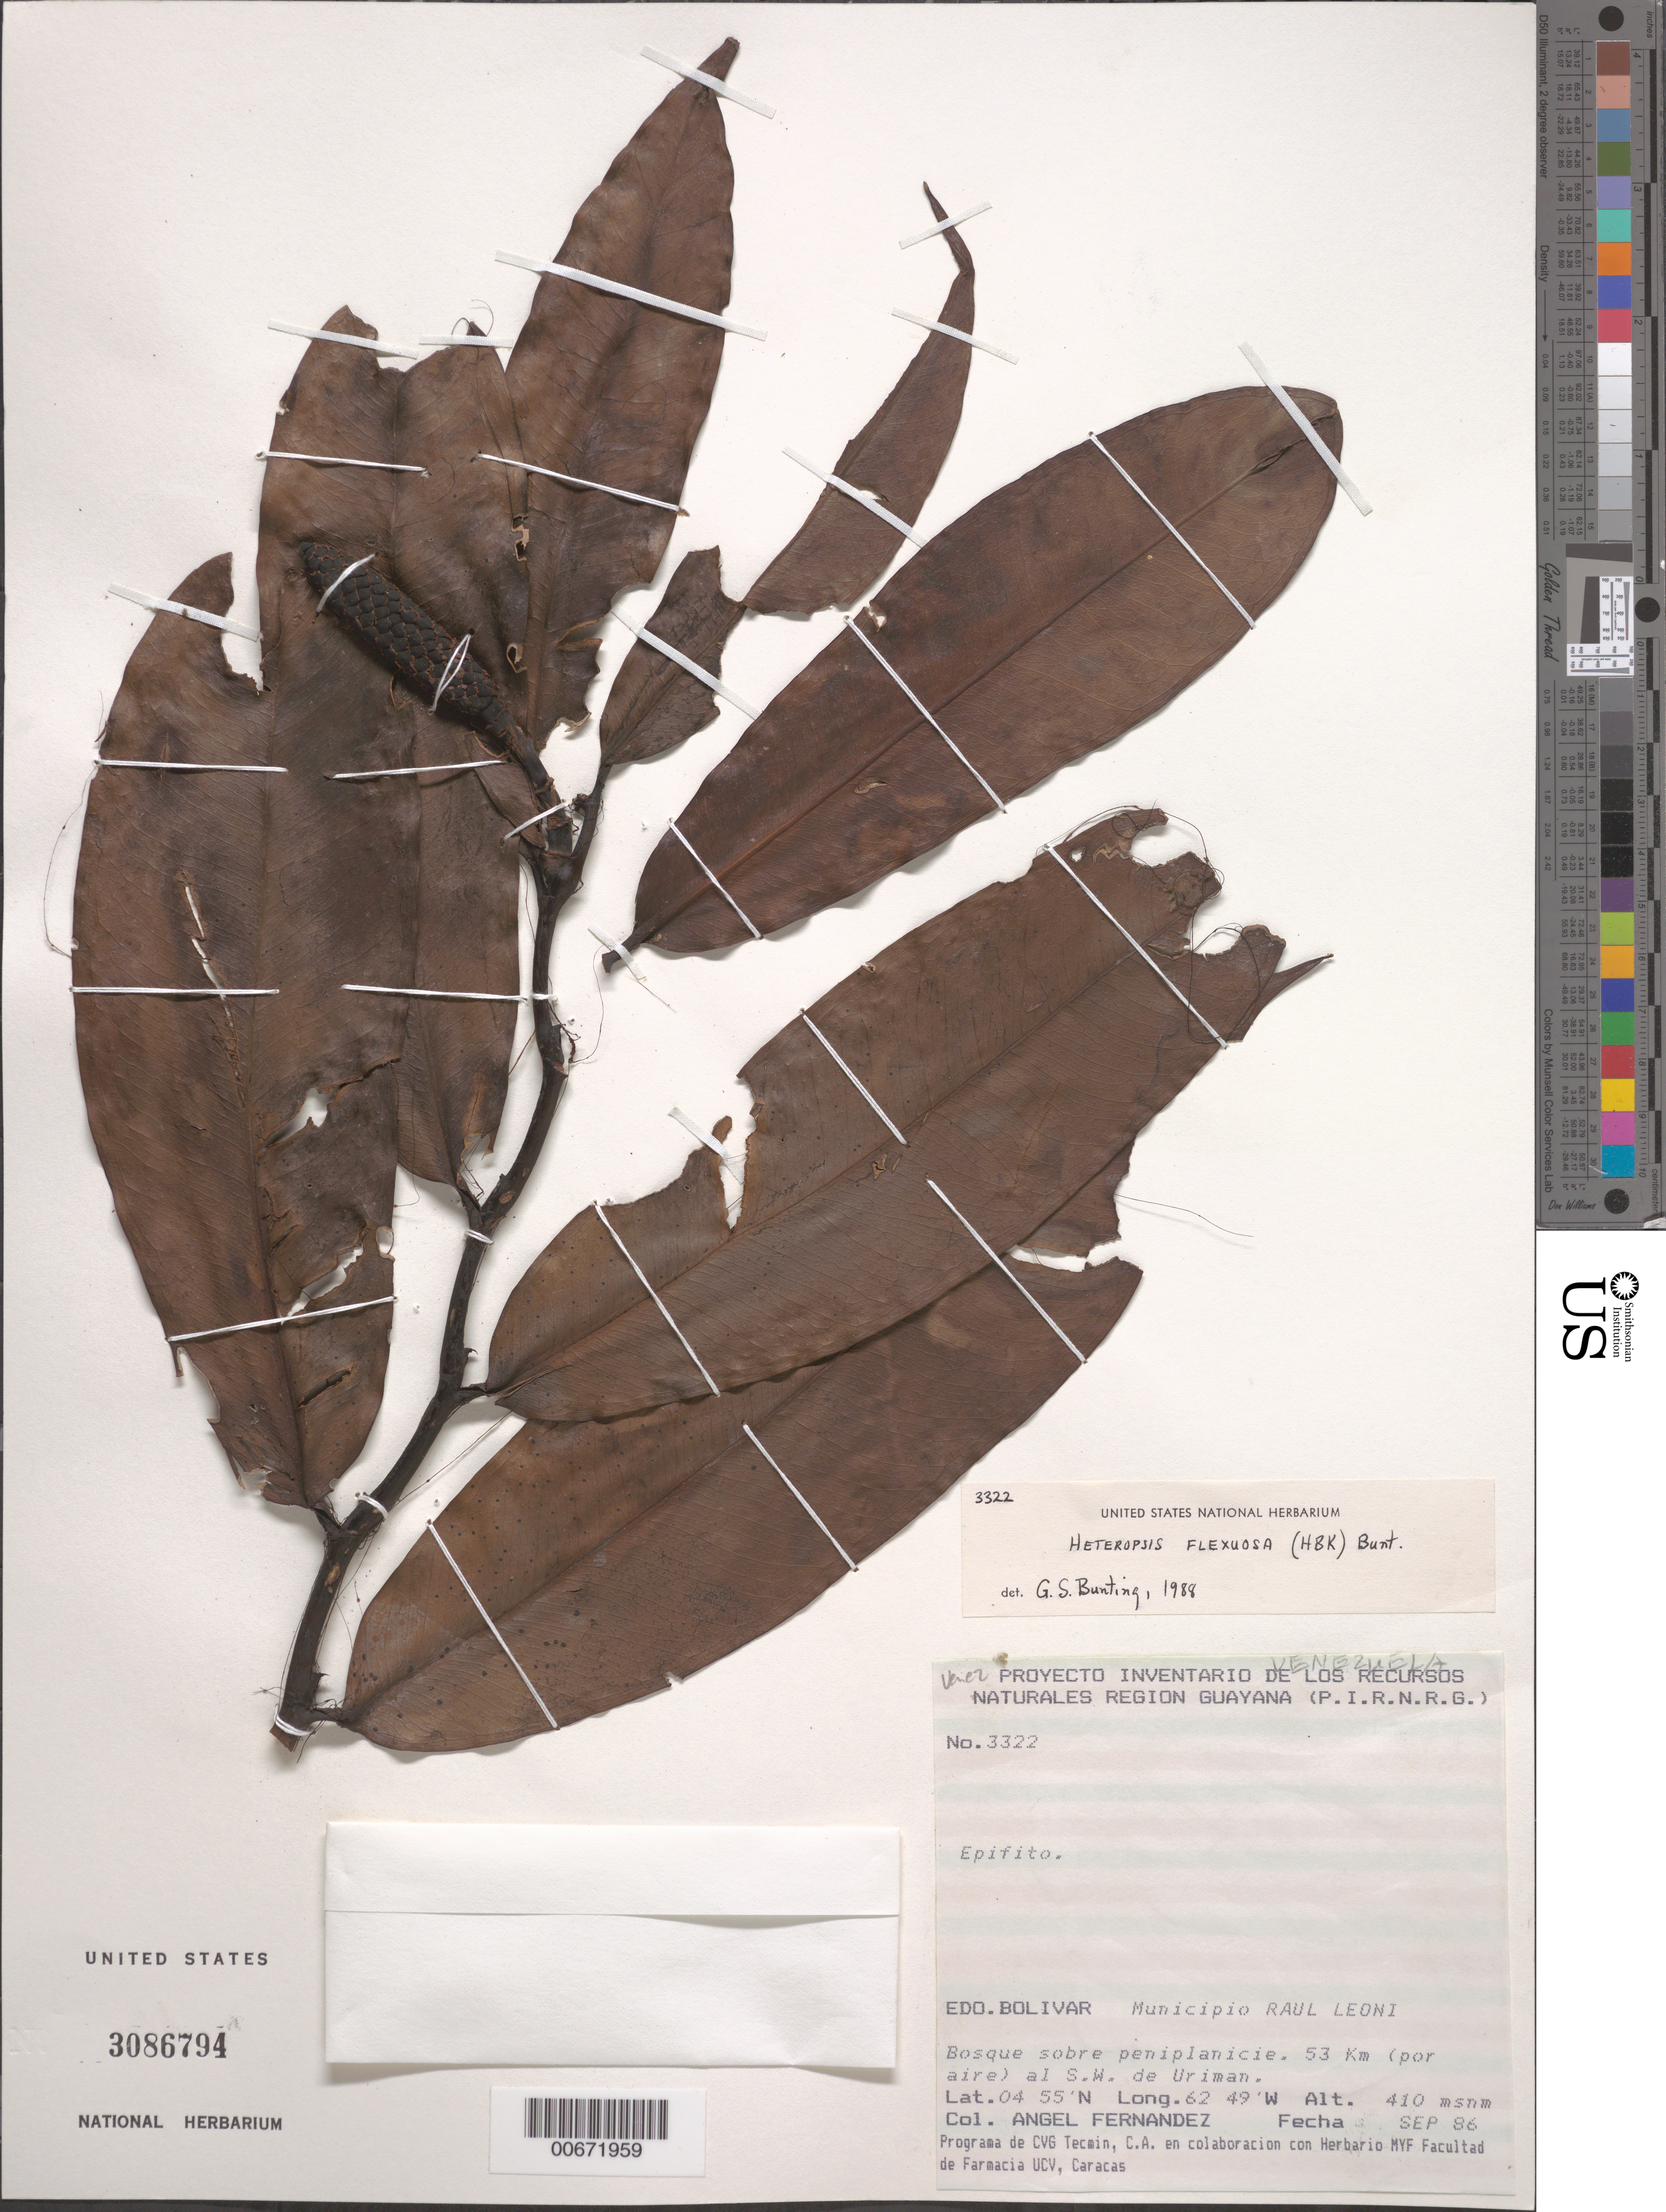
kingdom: Plantae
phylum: Tracheophyta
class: Liliopsida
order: Alismatales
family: Araceae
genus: Heteropsis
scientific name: Heteropsis flexuosa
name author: (Kunth) G.S. Bunting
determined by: Bunting, G. S.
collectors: A. Fernández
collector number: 3322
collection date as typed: Sep-86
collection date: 1986-09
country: Venezuela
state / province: Bolívar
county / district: Angostura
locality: Mun. Raúl Leoni [=Angostura], 53 km by air to SW of Uriman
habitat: Forest on plain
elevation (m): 410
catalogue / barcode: US 3086794